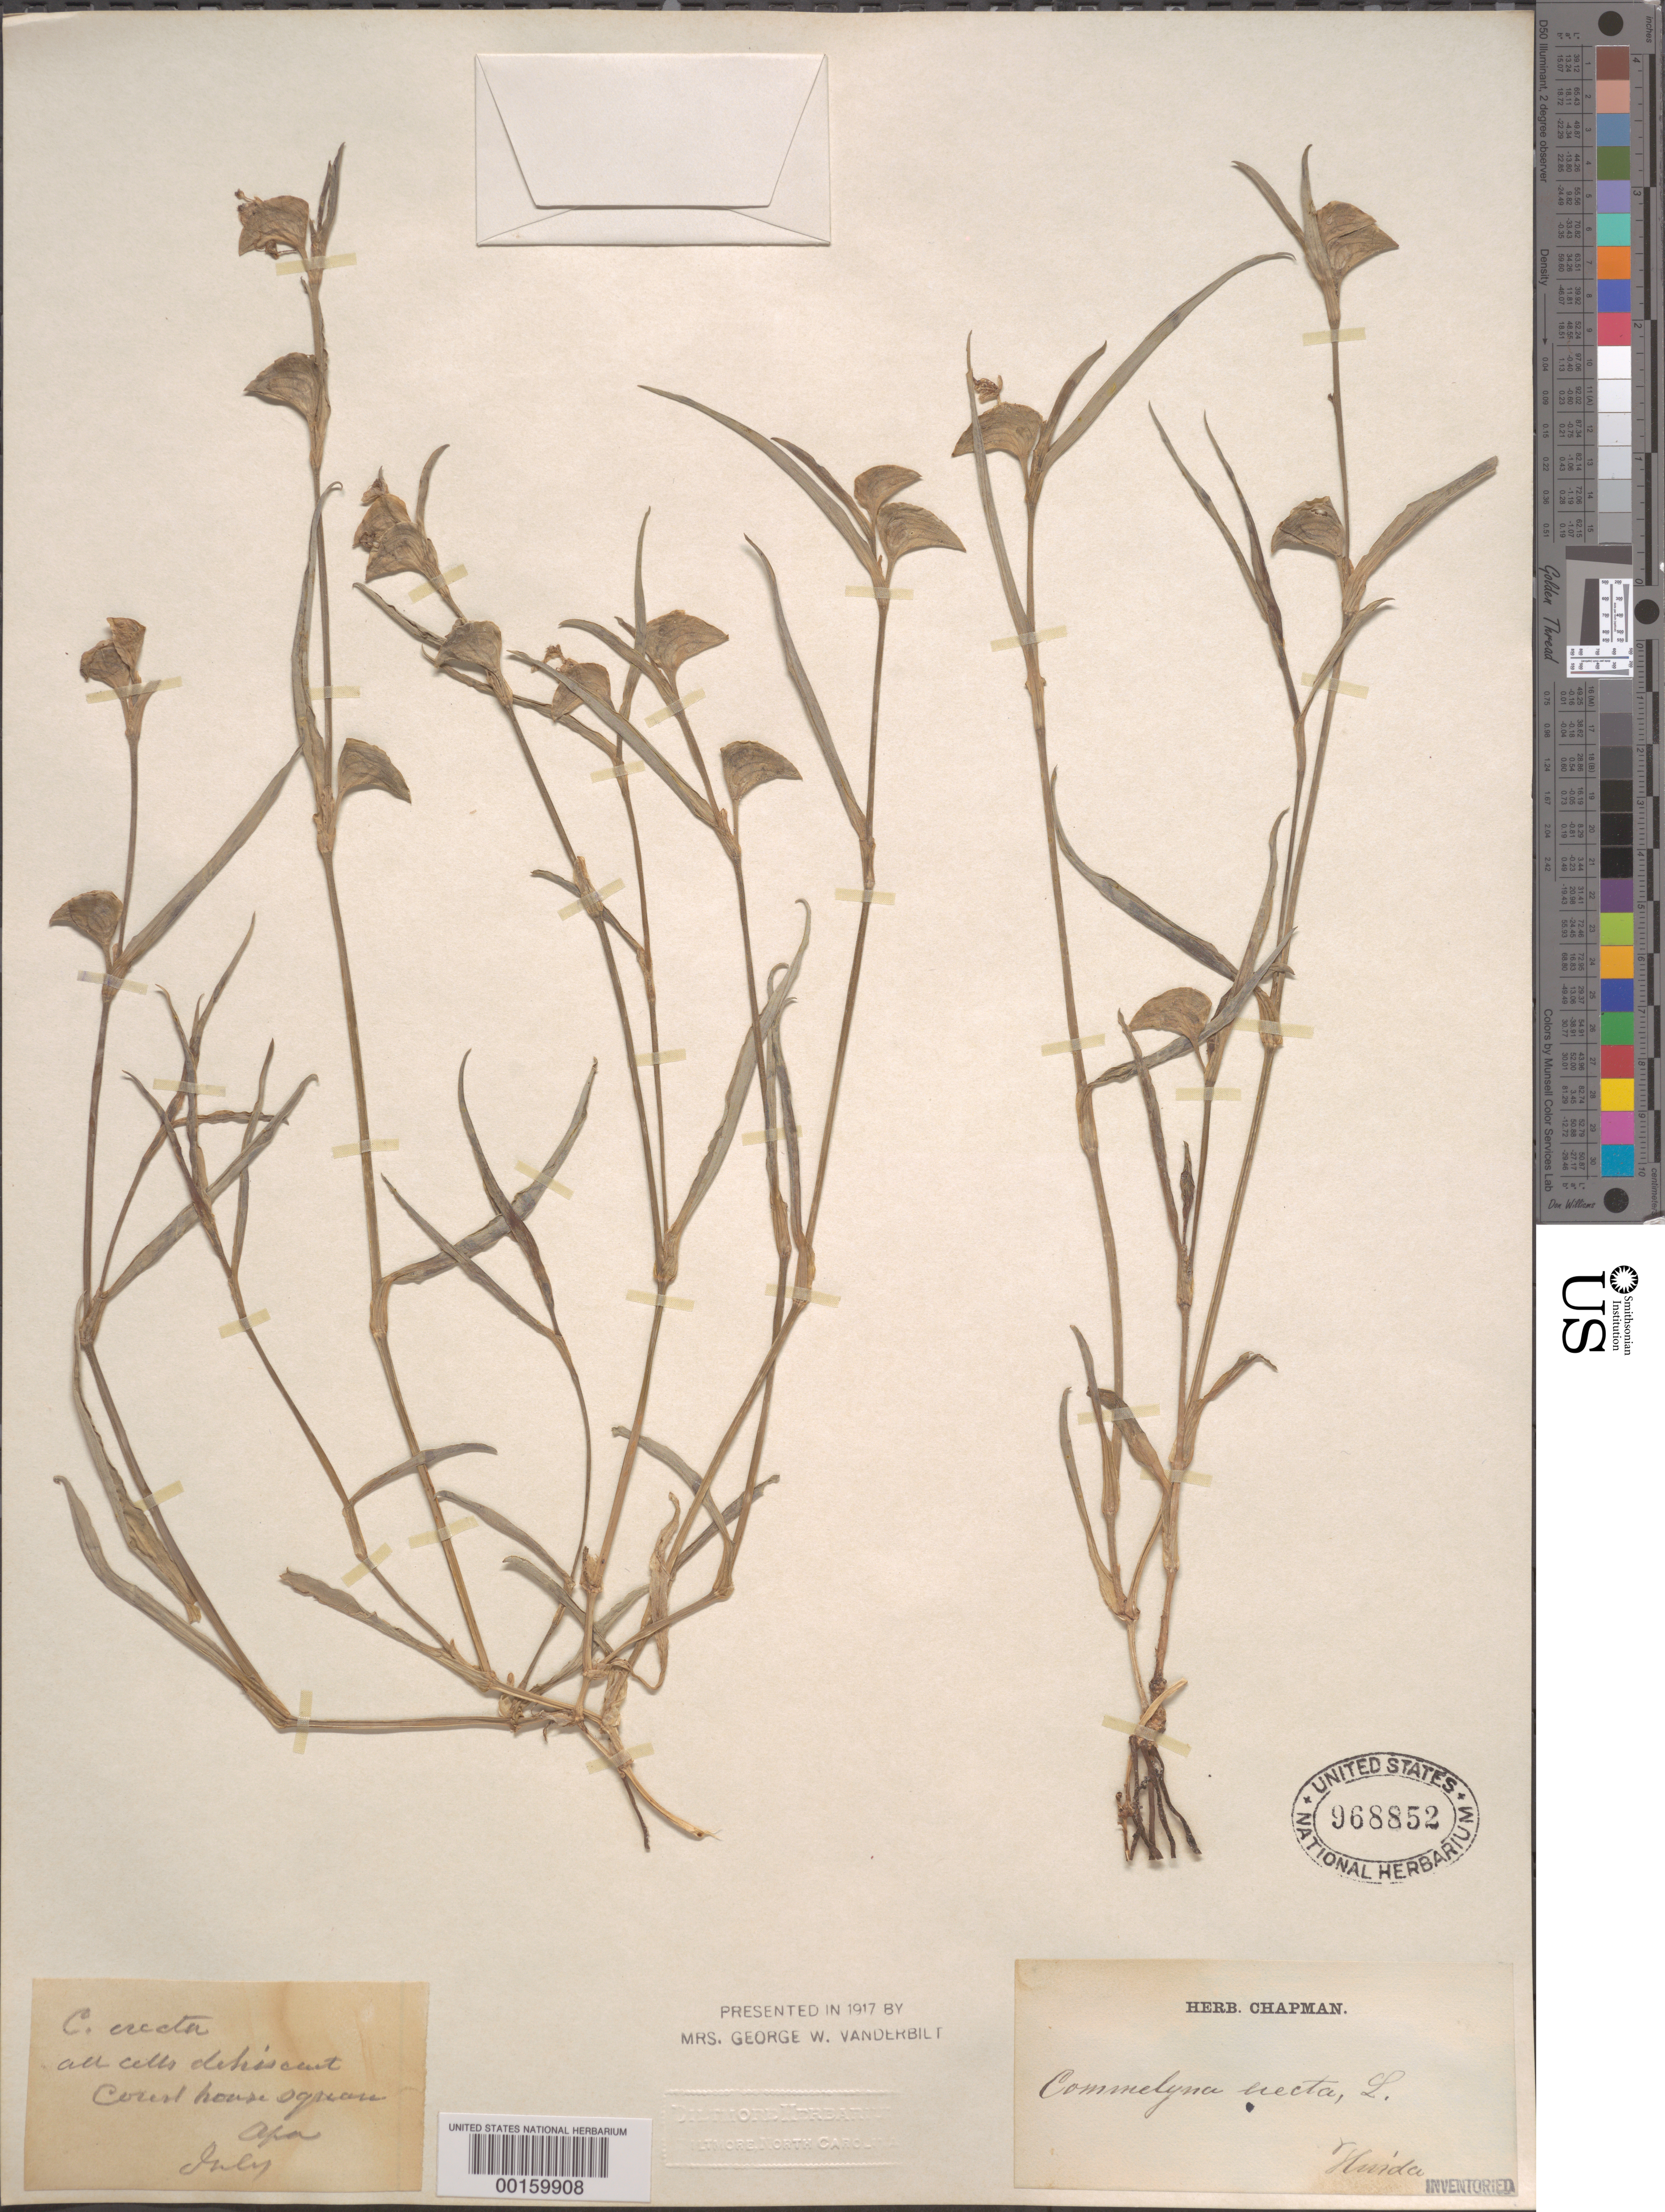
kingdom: Plantae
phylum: Tracheophyta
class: Liliopsida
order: Commelinales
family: Commelinaceae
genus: Commelina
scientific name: Commelina erecta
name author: L.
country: United States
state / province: Florida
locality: Apa, court house square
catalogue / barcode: US 968852